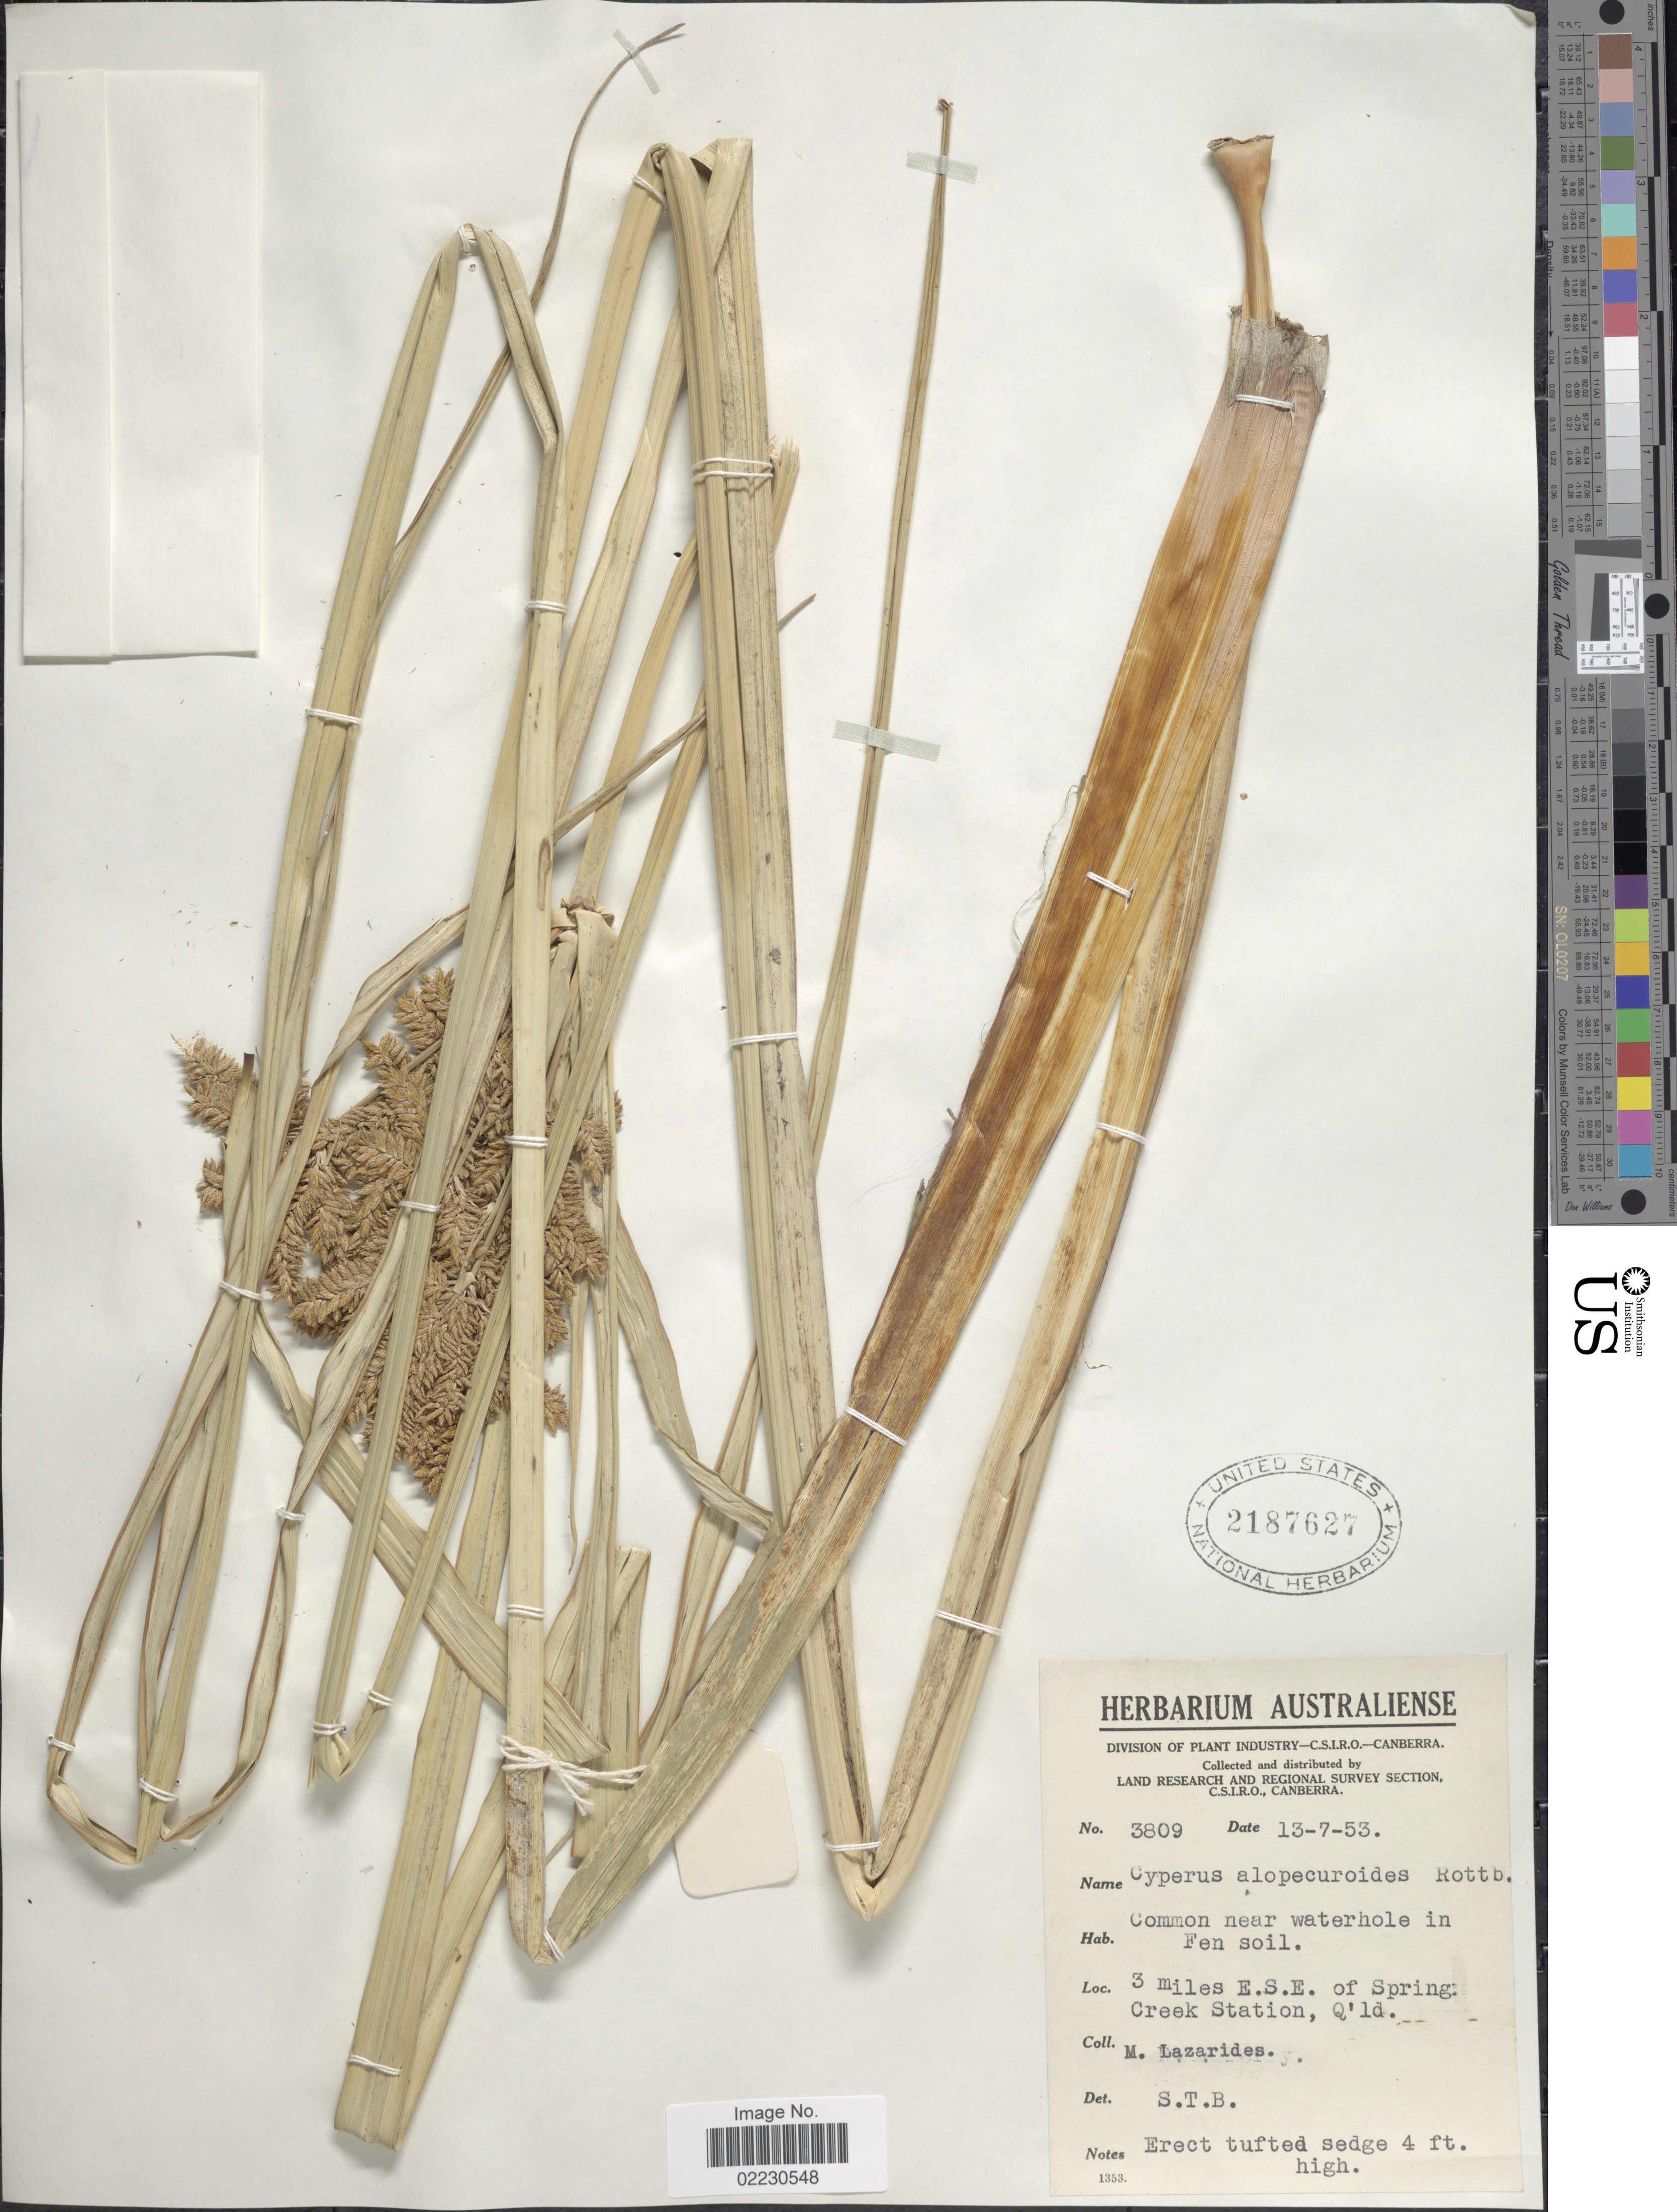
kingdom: Plantae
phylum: Tracheophyta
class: Liliopsida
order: Poales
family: Cyperaceae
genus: Cyperus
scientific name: Cyperus alopecuroides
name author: Rottb.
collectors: M. Lazarides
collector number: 3809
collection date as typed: Transcribed d/m/y: 13/7/53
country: Australia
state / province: Queensland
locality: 3 miles E.S.E. of Spring Creek Station, Q'ld.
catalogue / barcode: US 2187627